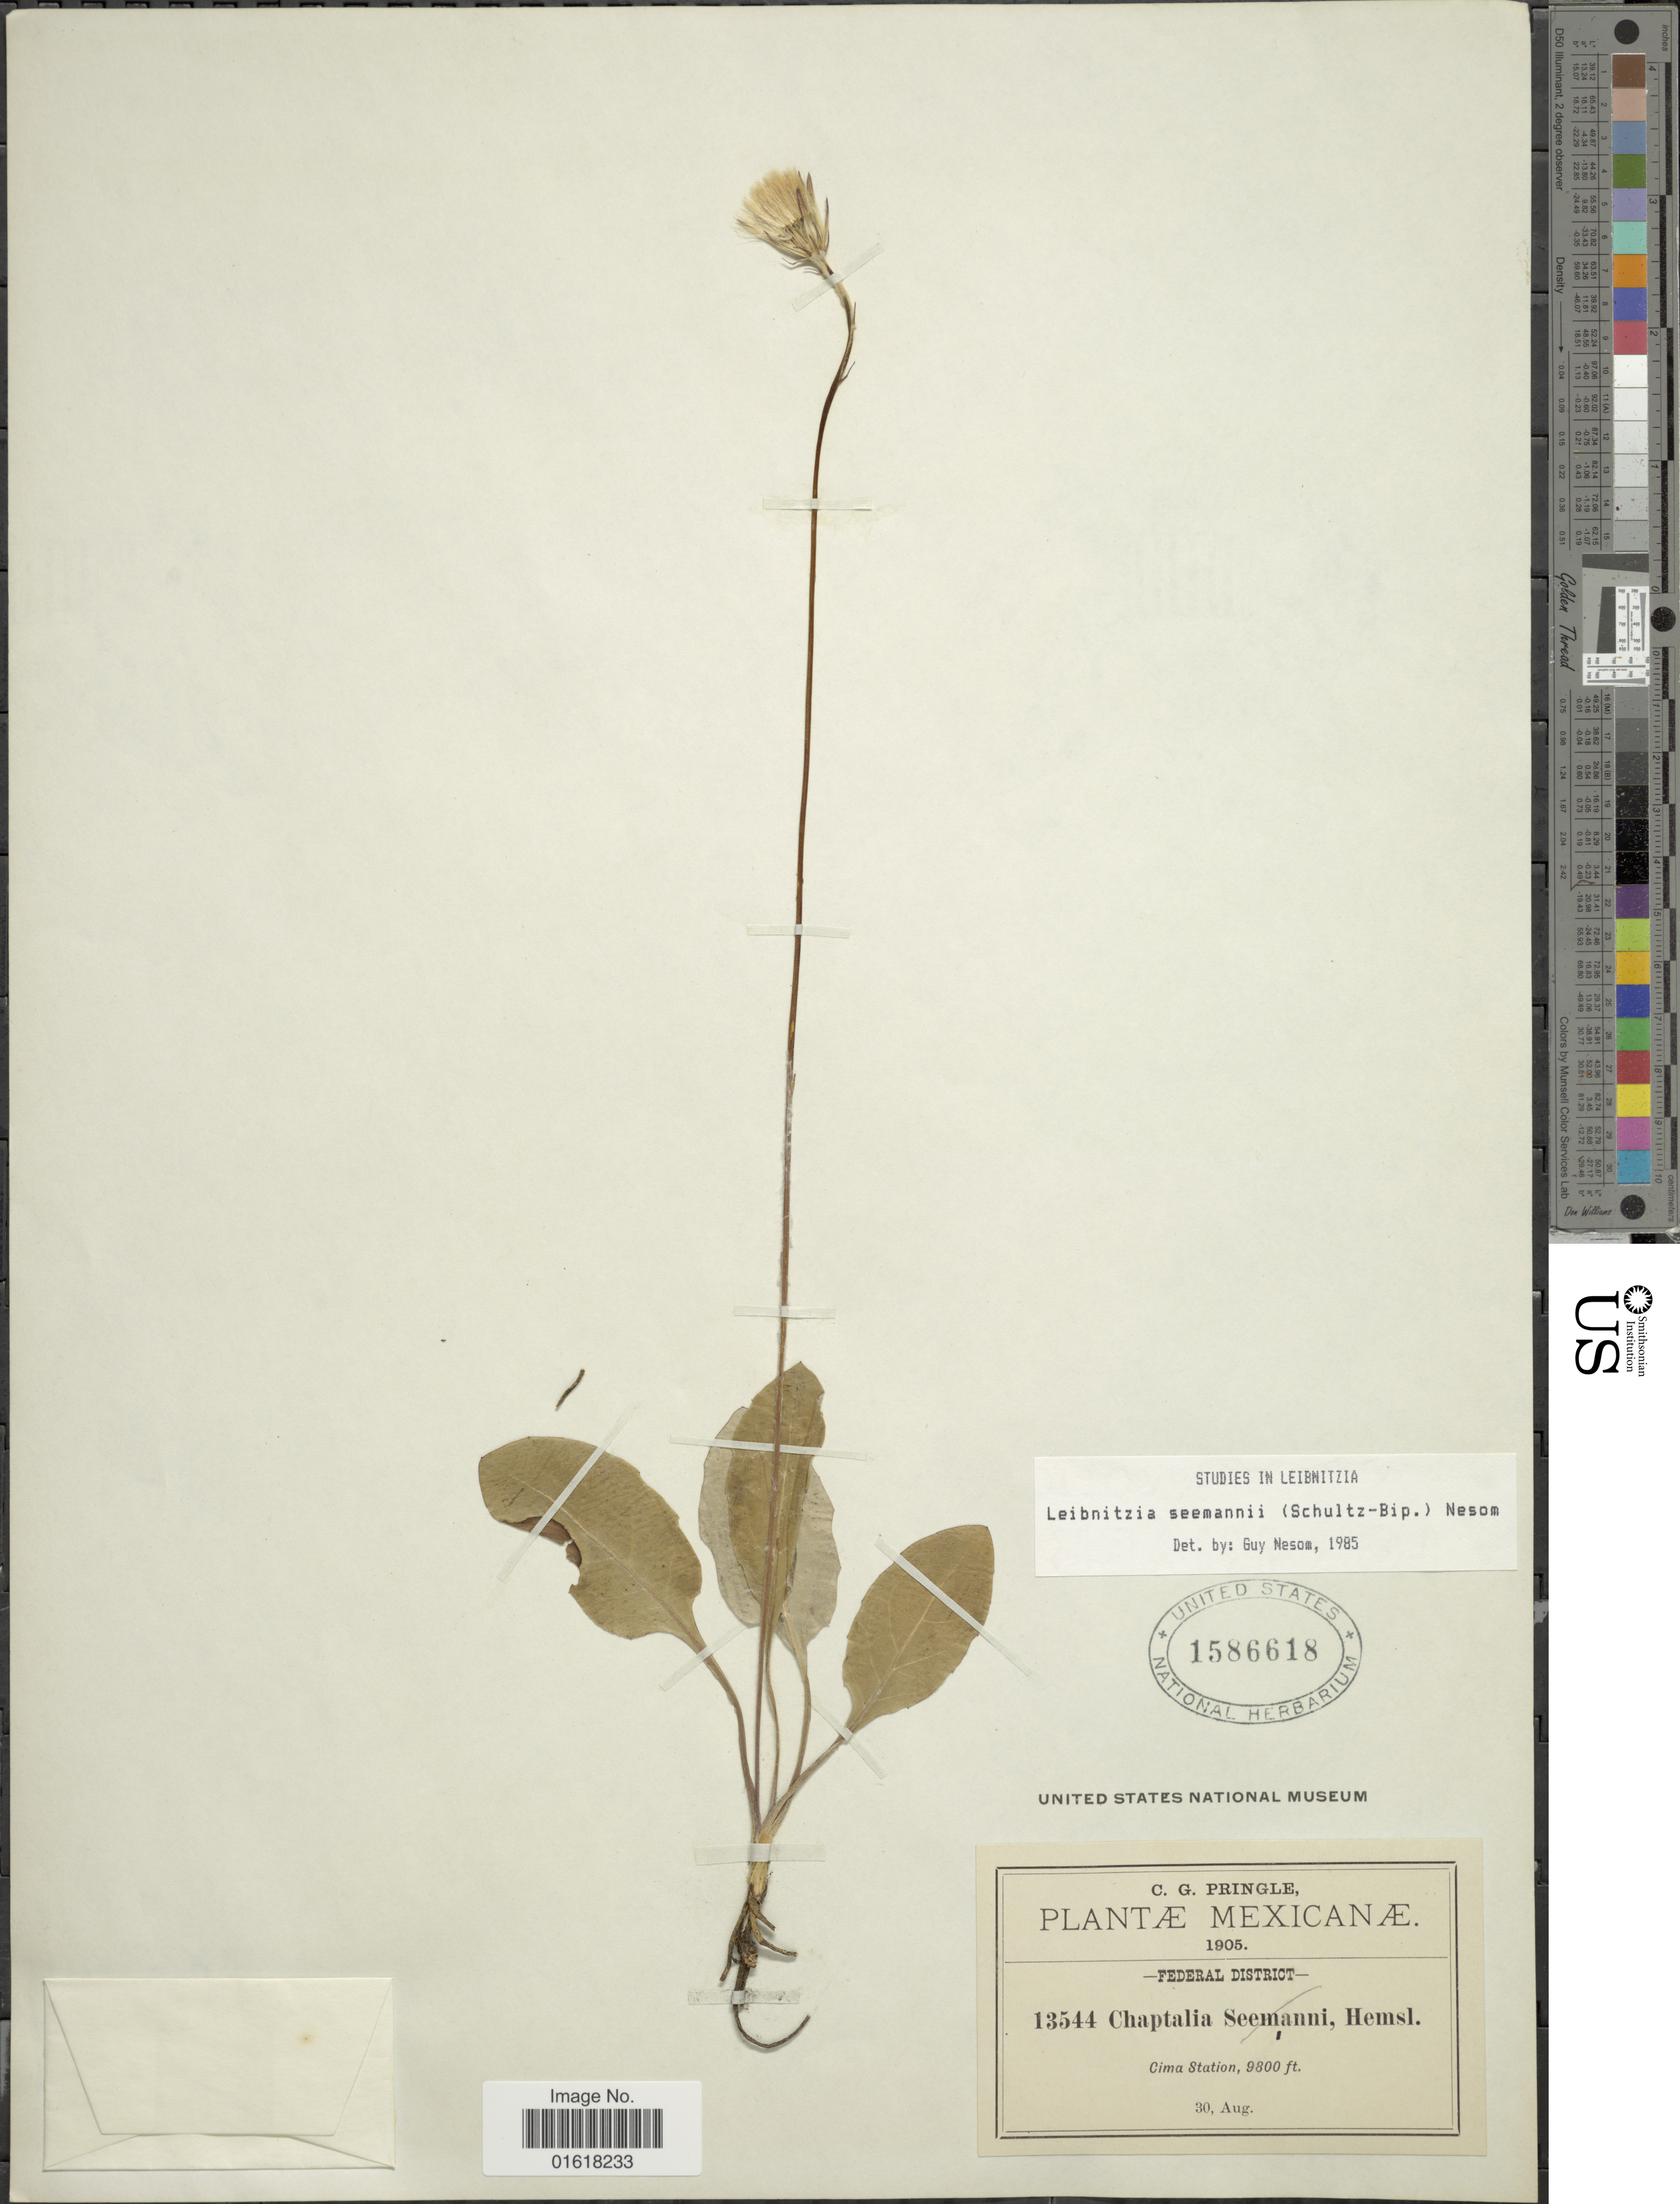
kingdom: Plantae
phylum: Tracheophyta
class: Magnoliopsida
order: Asterales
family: Asteraceae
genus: Leibnitzia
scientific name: Leibnitzia lyrata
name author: (Sch. Bip.) G.L. Nesom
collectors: C. G. Pringle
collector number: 13544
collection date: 1905-08-30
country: Mexico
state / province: Distrito Federal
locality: Cima Station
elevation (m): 2987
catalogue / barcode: US 1586618